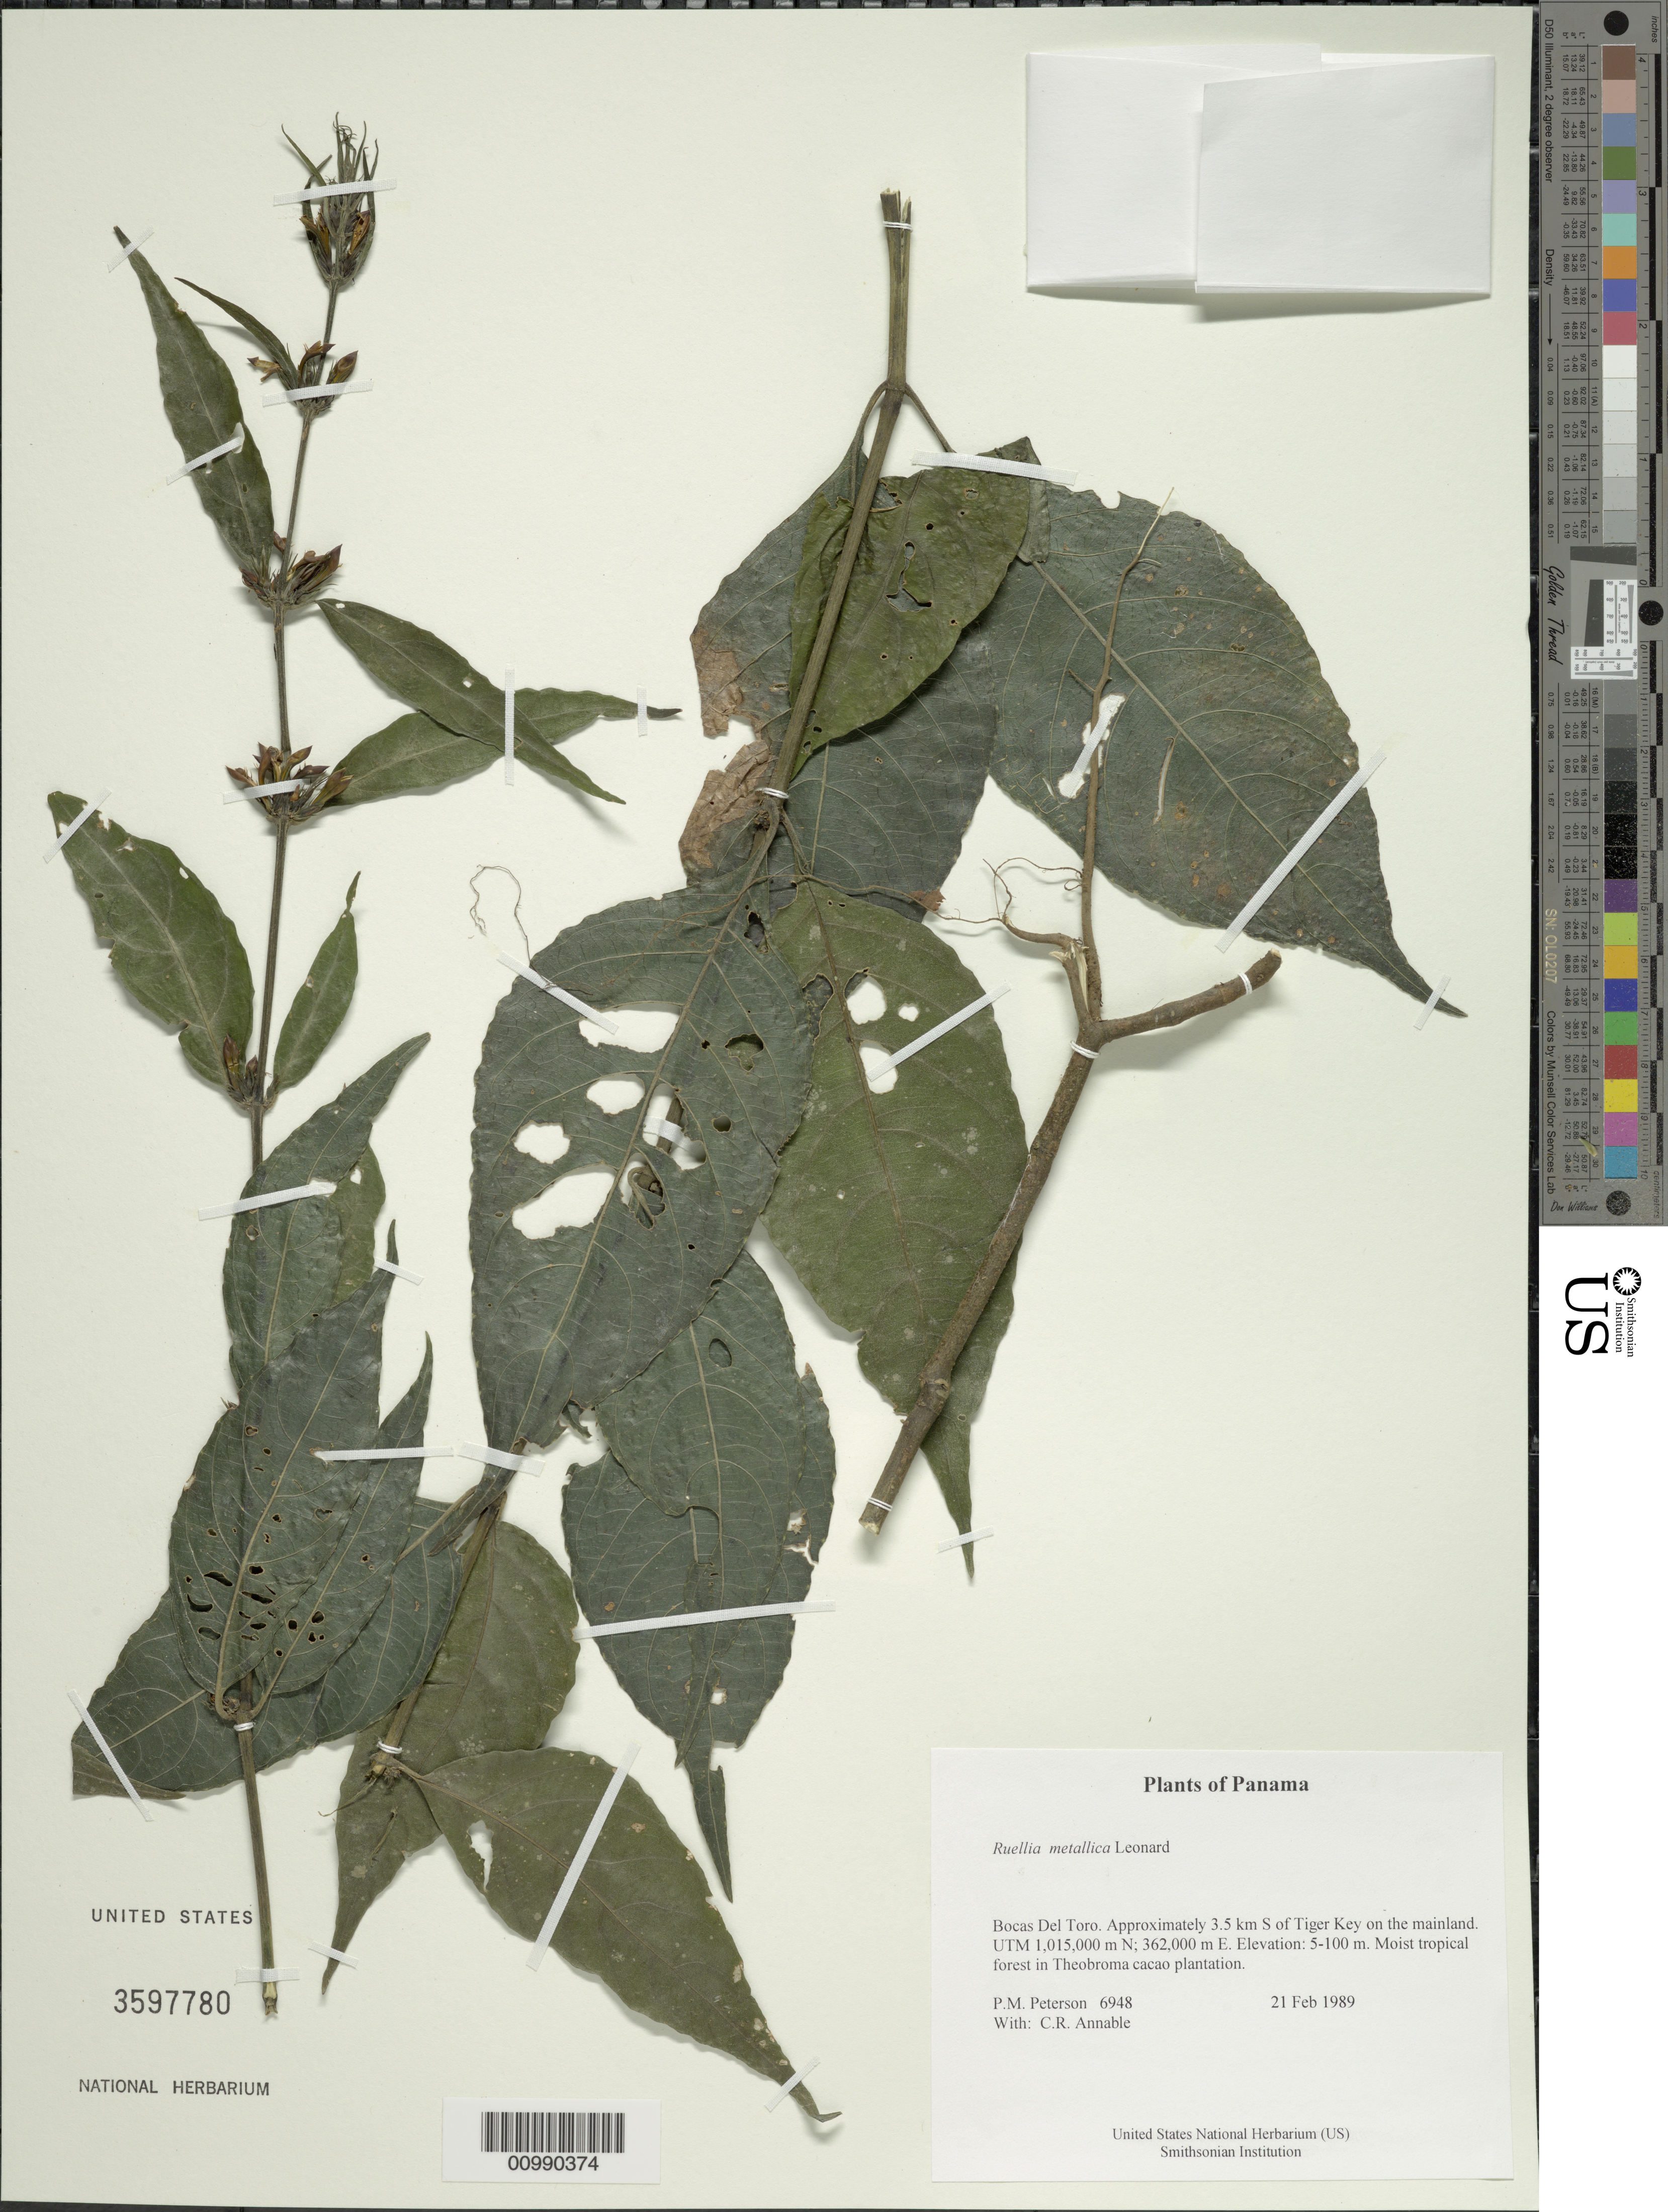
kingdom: Plantae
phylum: Tracheophyta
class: Magnoliopsida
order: Lamiales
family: Acanthaceae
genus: Ruellia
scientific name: Ruellia metallica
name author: Leonard in Standl.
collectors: P. M. Peterson & C. R. Annable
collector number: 06948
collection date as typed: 21 Feb 1989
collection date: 1989-02-21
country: Panama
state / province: Bocas del Toro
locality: Approximately 3.5 km S of Tiger Key on the mainland. UTM 1,015,000 m N; 362,000 m E.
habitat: Moist tropical forest in Theobroma cacao plantation.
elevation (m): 5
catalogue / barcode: US 3597780